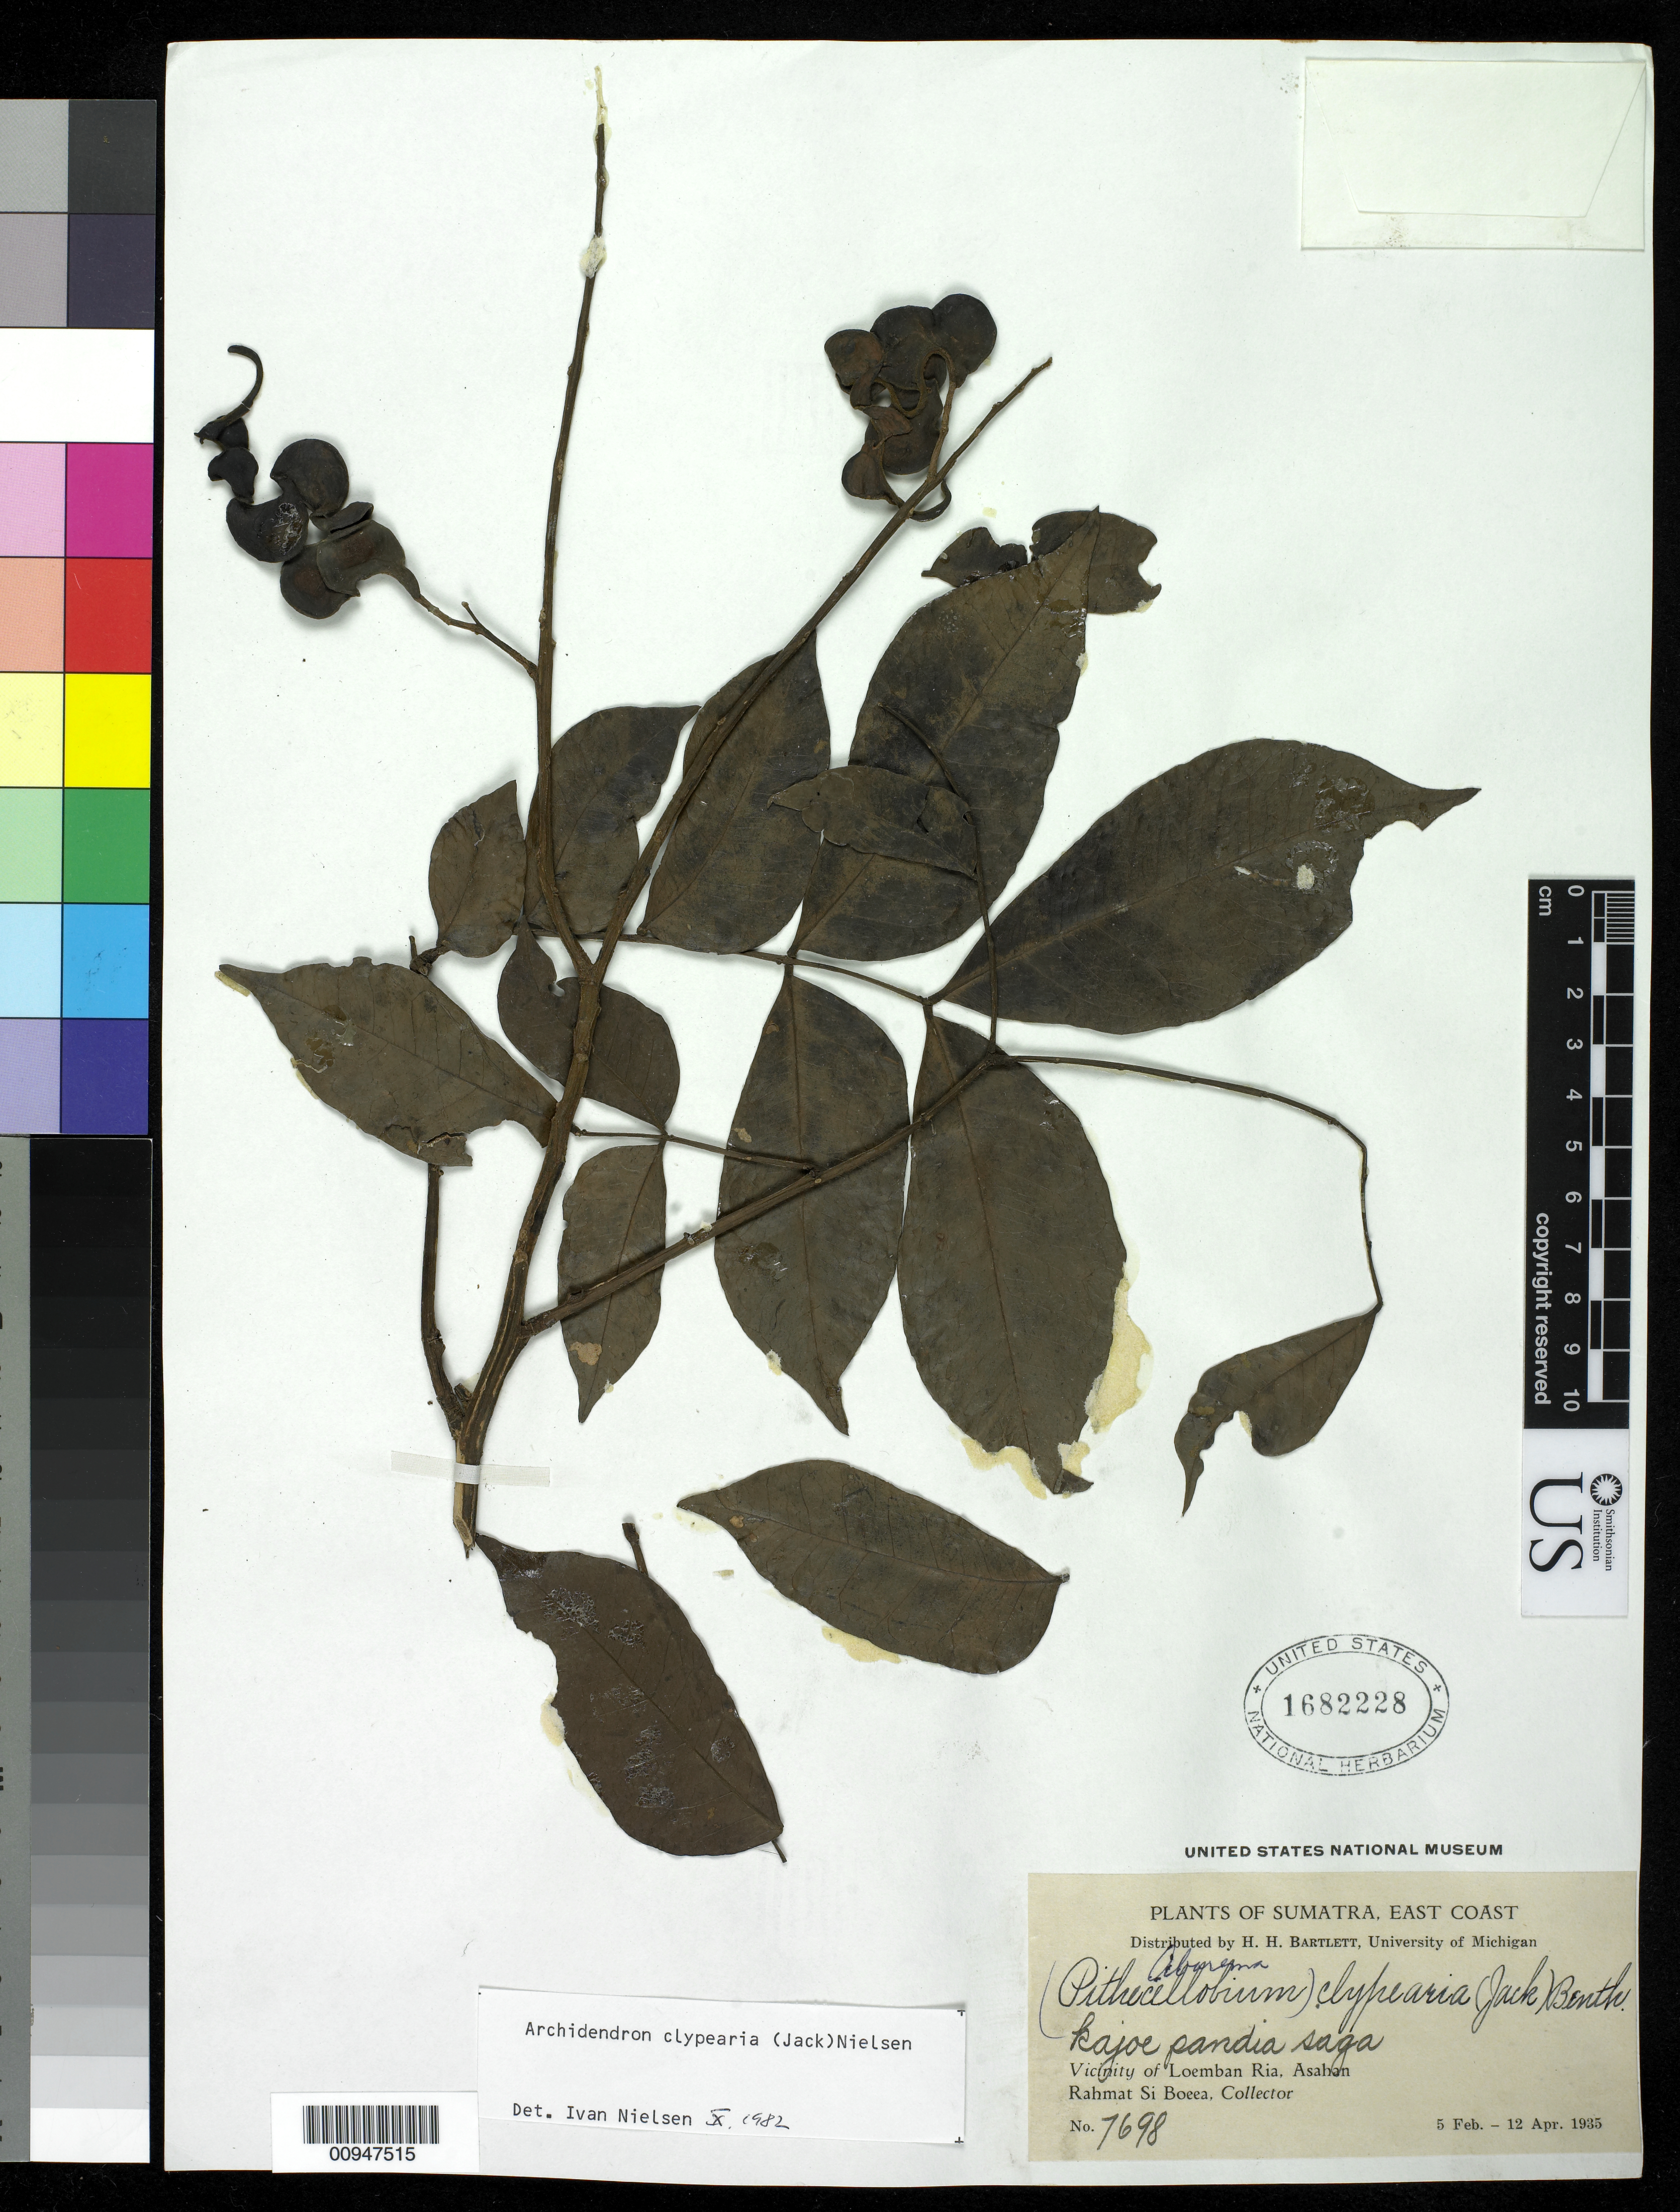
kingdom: Plantae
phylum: Tracheophyta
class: Magnoliopsida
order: Fabales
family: Fabaceae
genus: Archidendron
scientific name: Archidendron clypearia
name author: (Jack) I.C. Nielsen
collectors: Rahmat Si Boeea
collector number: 7698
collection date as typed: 05 Feb 1935 to 12 Apr 1935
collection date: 1935-02-05/1935-04-12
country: Indonesia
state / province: Sumatra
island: Sumatra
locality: Vicinity of Loemban Ria, Asahan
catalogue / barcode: US 1682228